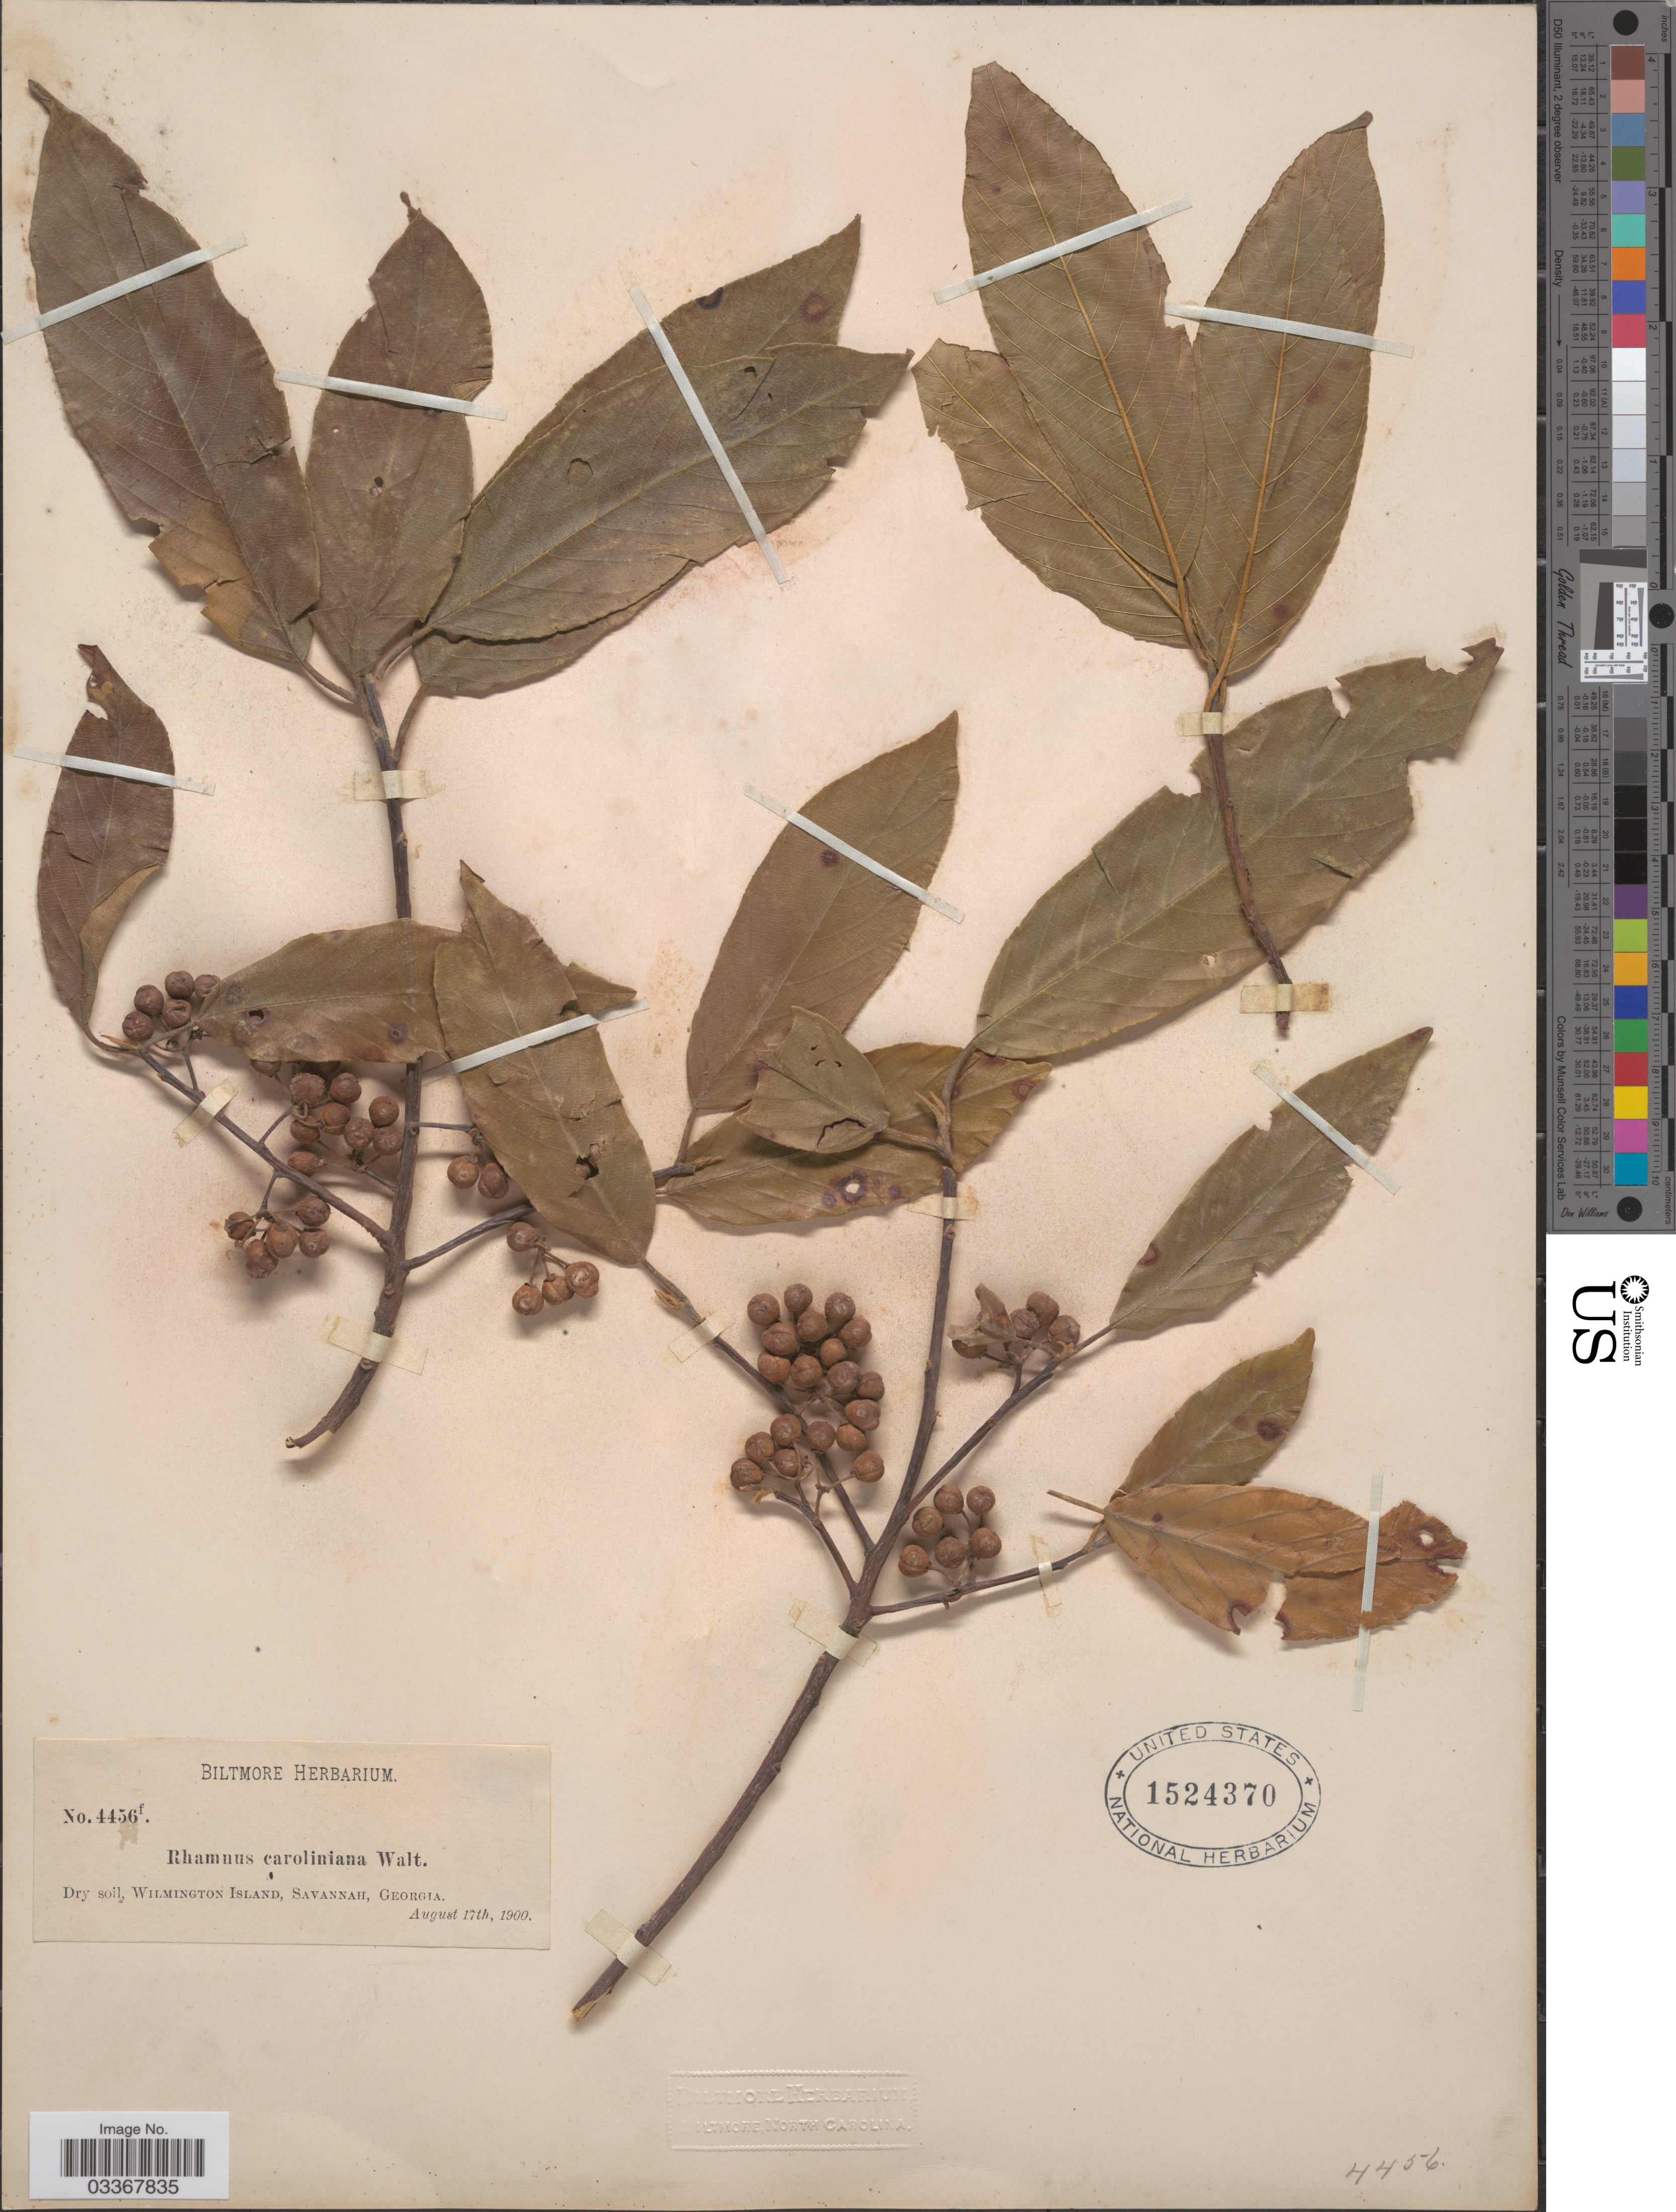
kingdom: Plantae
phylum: Tracheophyta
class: Magnoliopsida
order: Rosales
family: Rhamnaceae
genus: Frangula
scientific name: Frangula caroliniana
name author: (Walter) A. Gray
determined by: Strong, Mark T., (BOT), Smithsonian Institution - National Museum of Natural History (UNITED STATES)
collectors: ex herb. Biltmore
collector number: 4456f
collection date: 1900-08-17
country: United States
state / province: Georgia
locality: Dry soil, Wilmington Island, Savannah.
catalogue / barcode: US 1524370